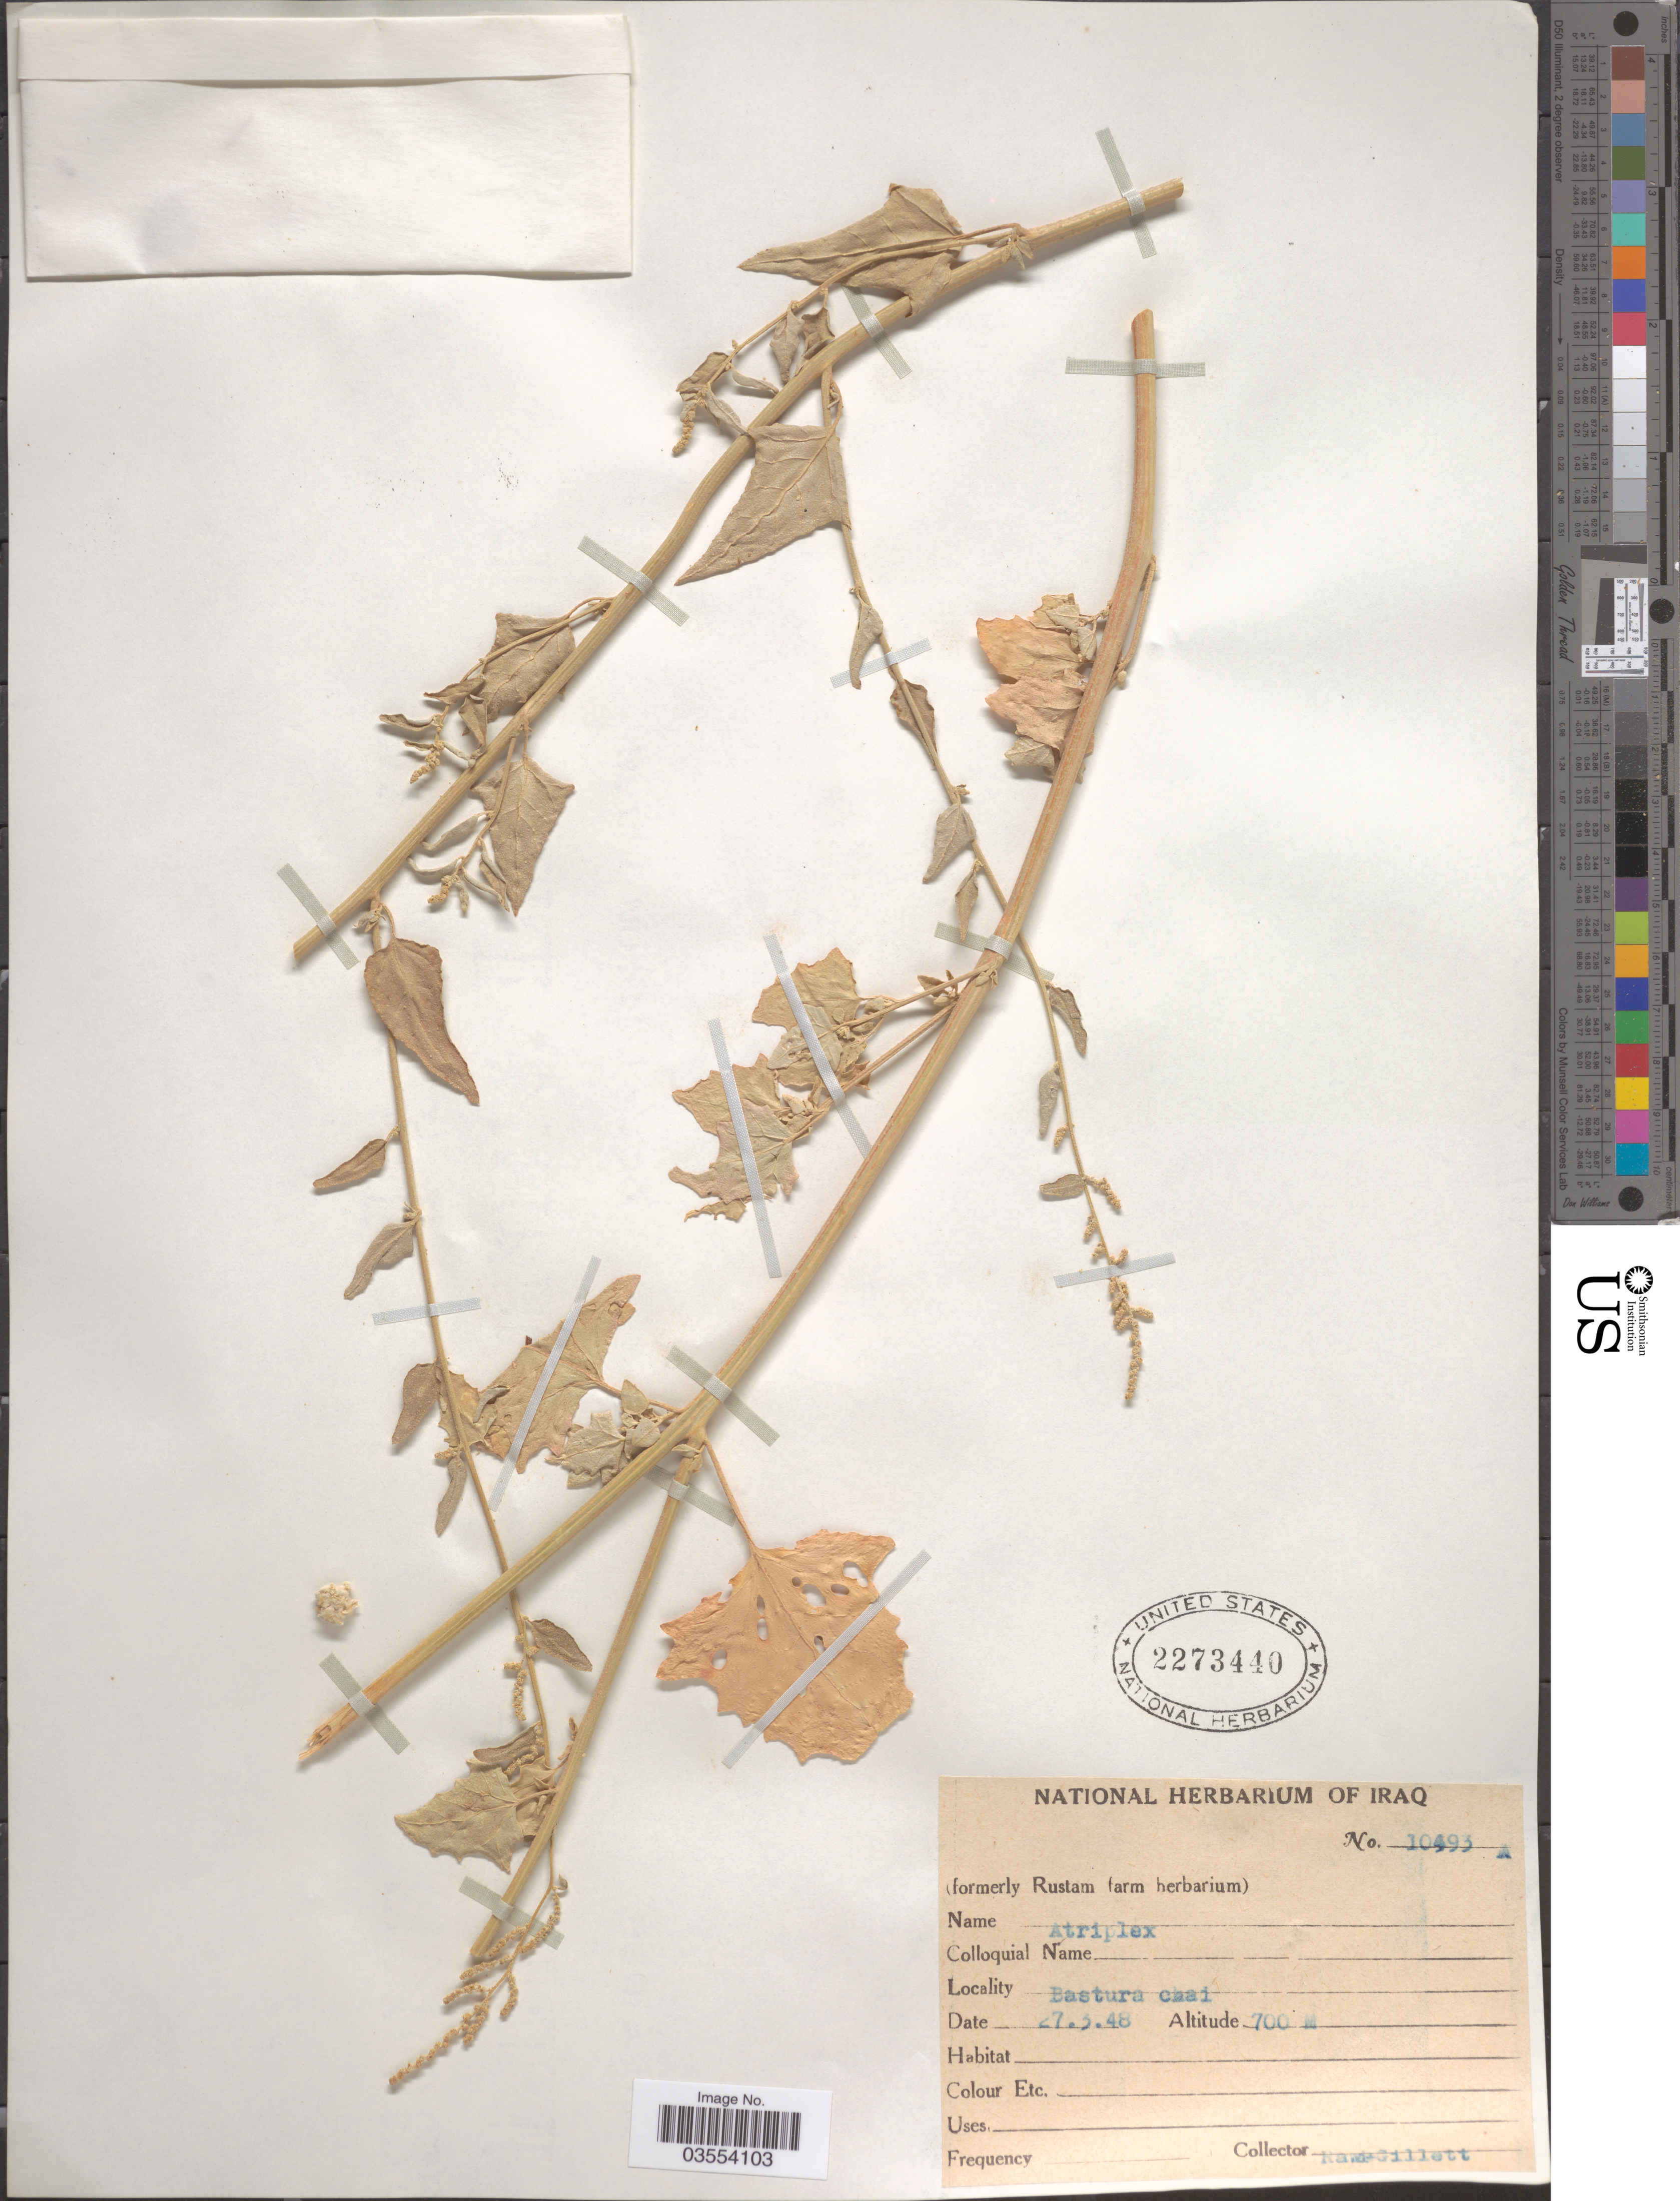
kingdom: Plantae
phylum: Tracheophyta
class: Magnoliopsida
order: Caryophyllales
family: Amaranthaceae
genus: Atriplex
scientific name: Atriplex sp.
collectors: -. Rawi & Gillett, --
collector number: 10493A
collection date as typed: Transcribed d/m/y: 27/3/48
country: Iraq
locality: Bastura chai.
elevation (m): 700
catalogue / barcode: US 2273440